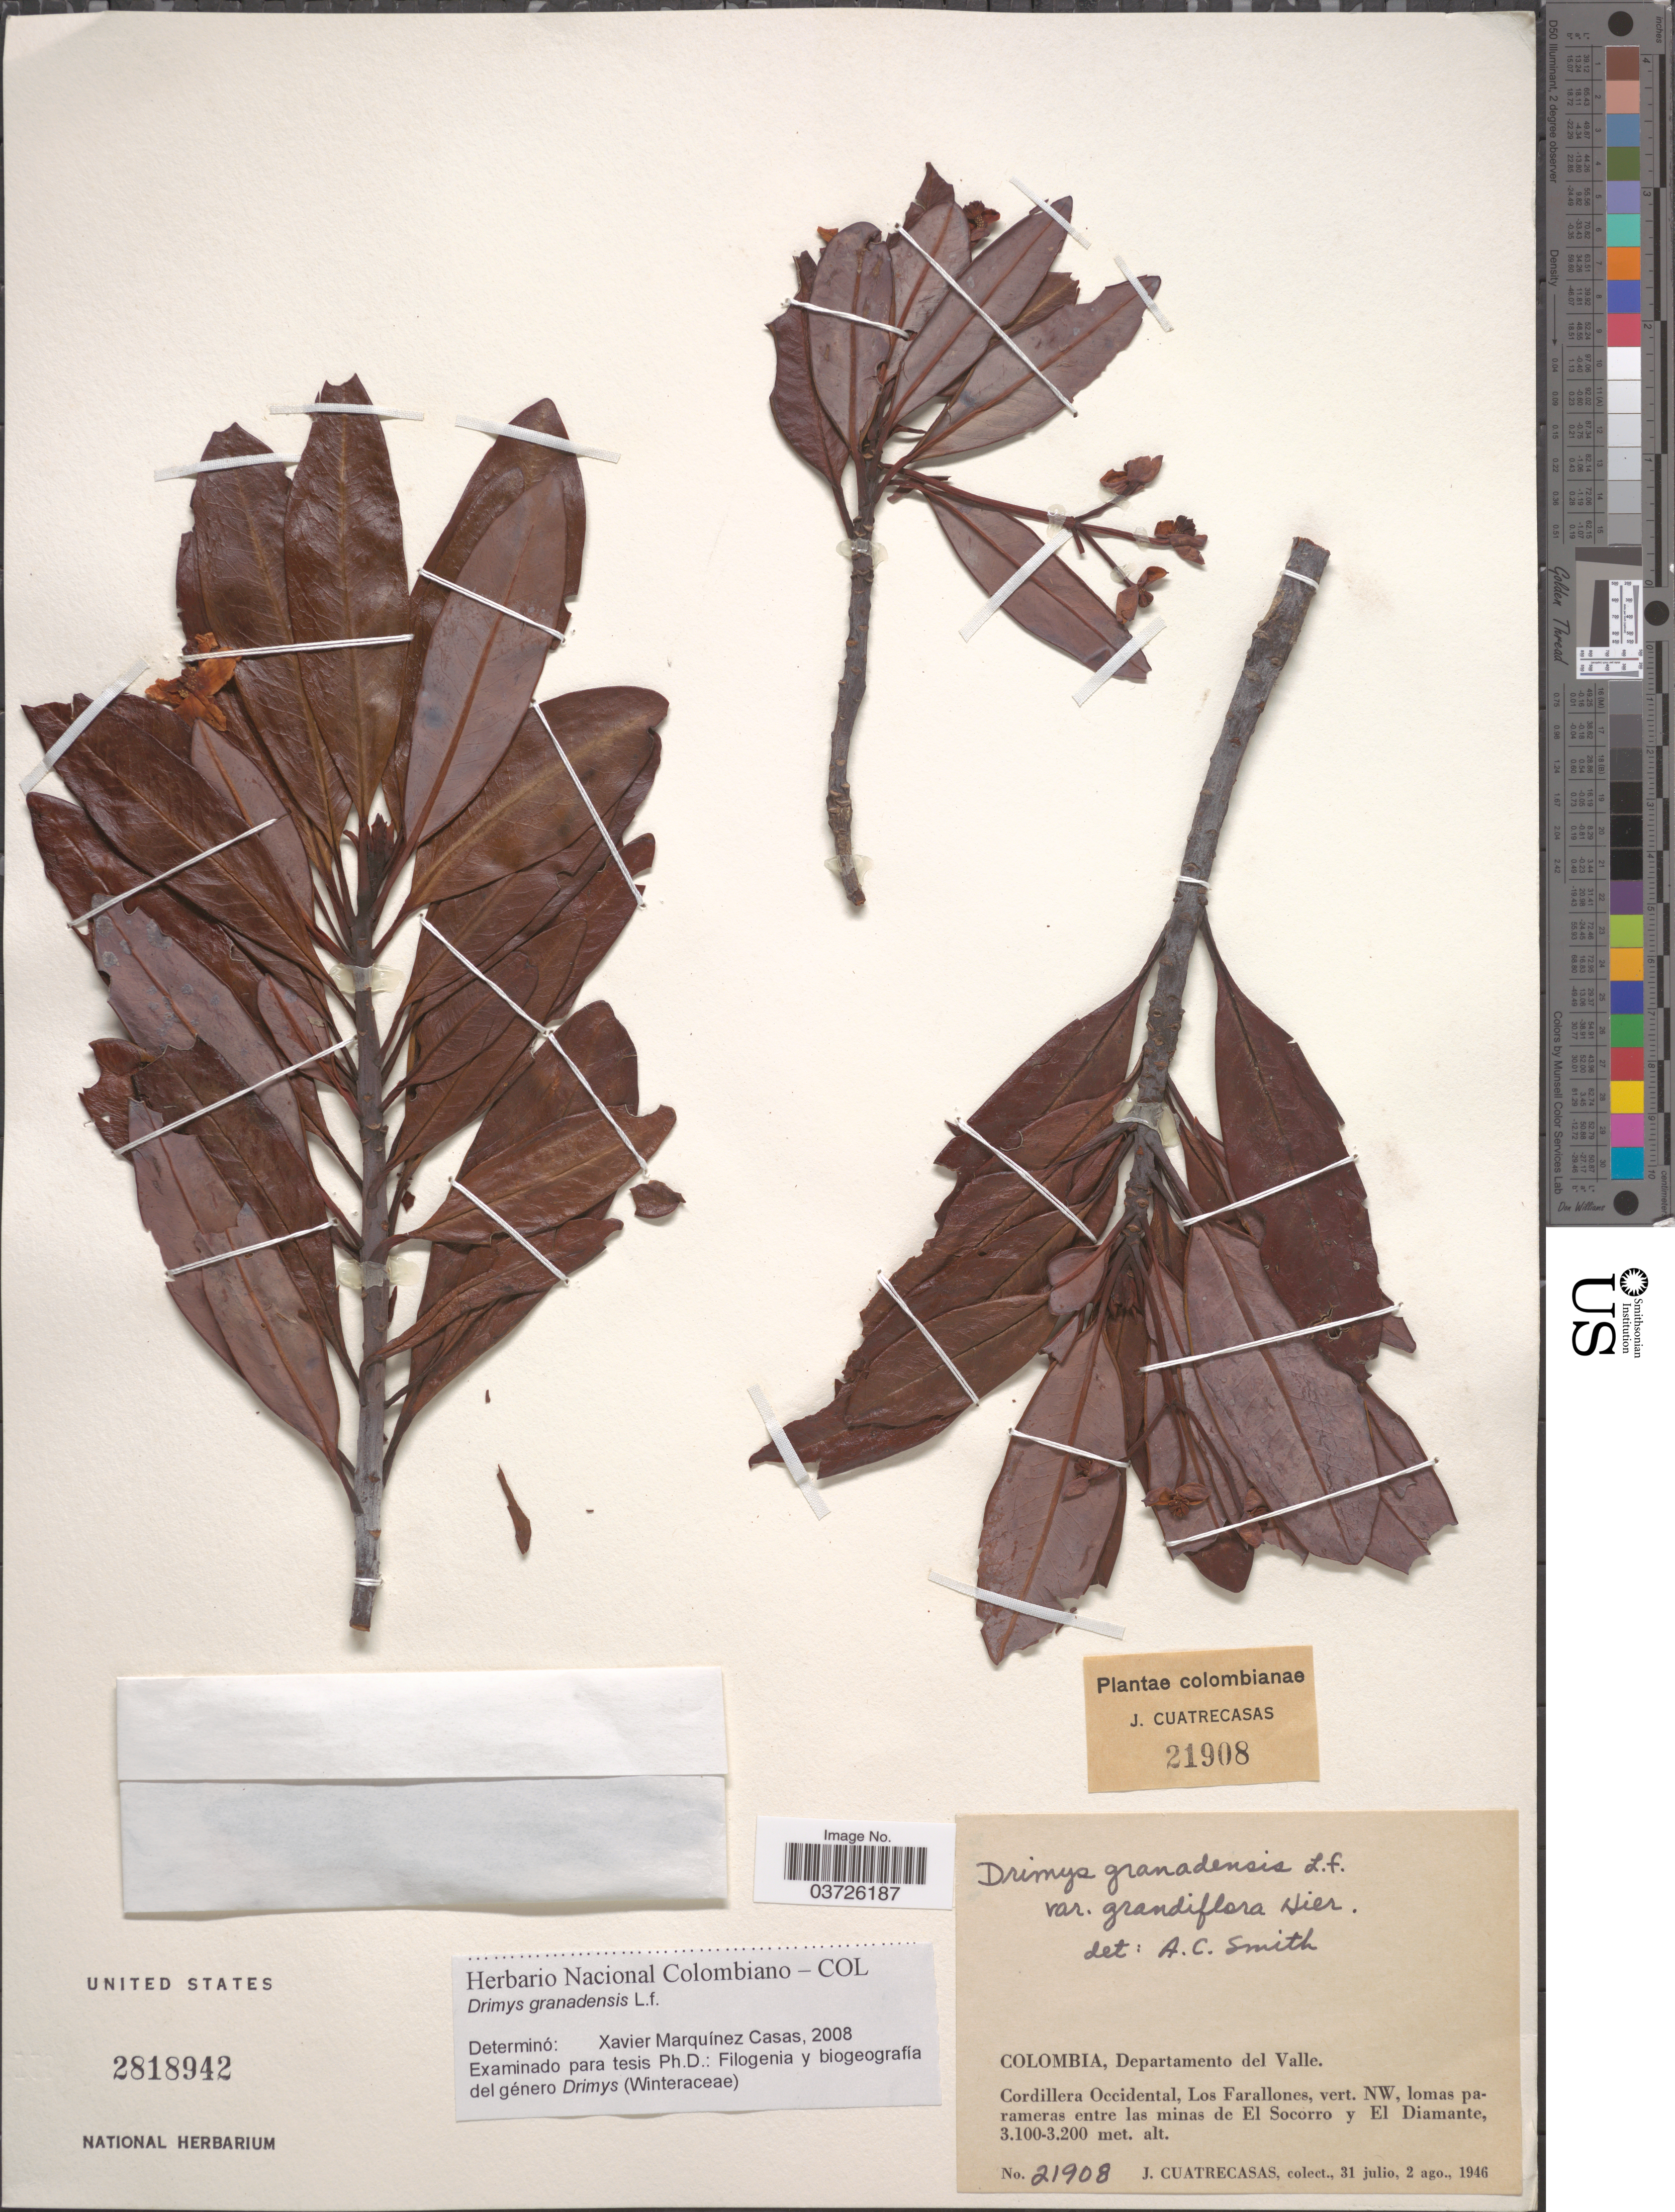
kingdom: Plantae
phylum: Tracheophyta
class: Magnoliopsida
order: Canellales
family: Winteraceae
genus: Drimys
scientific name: Drimys granadensis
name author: L. f.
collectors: J. Cuatrecasas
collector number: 21908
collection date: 1946-07-31/1946-08-02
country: Colombia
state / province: Valle del Cauca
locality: Departamento del Valle. Cordillera Occidental, Los Farallones, vert. NW, lomas parameras entre las minas de El Socorro y El Diamante.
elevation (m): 3100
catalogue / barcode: US 2818942